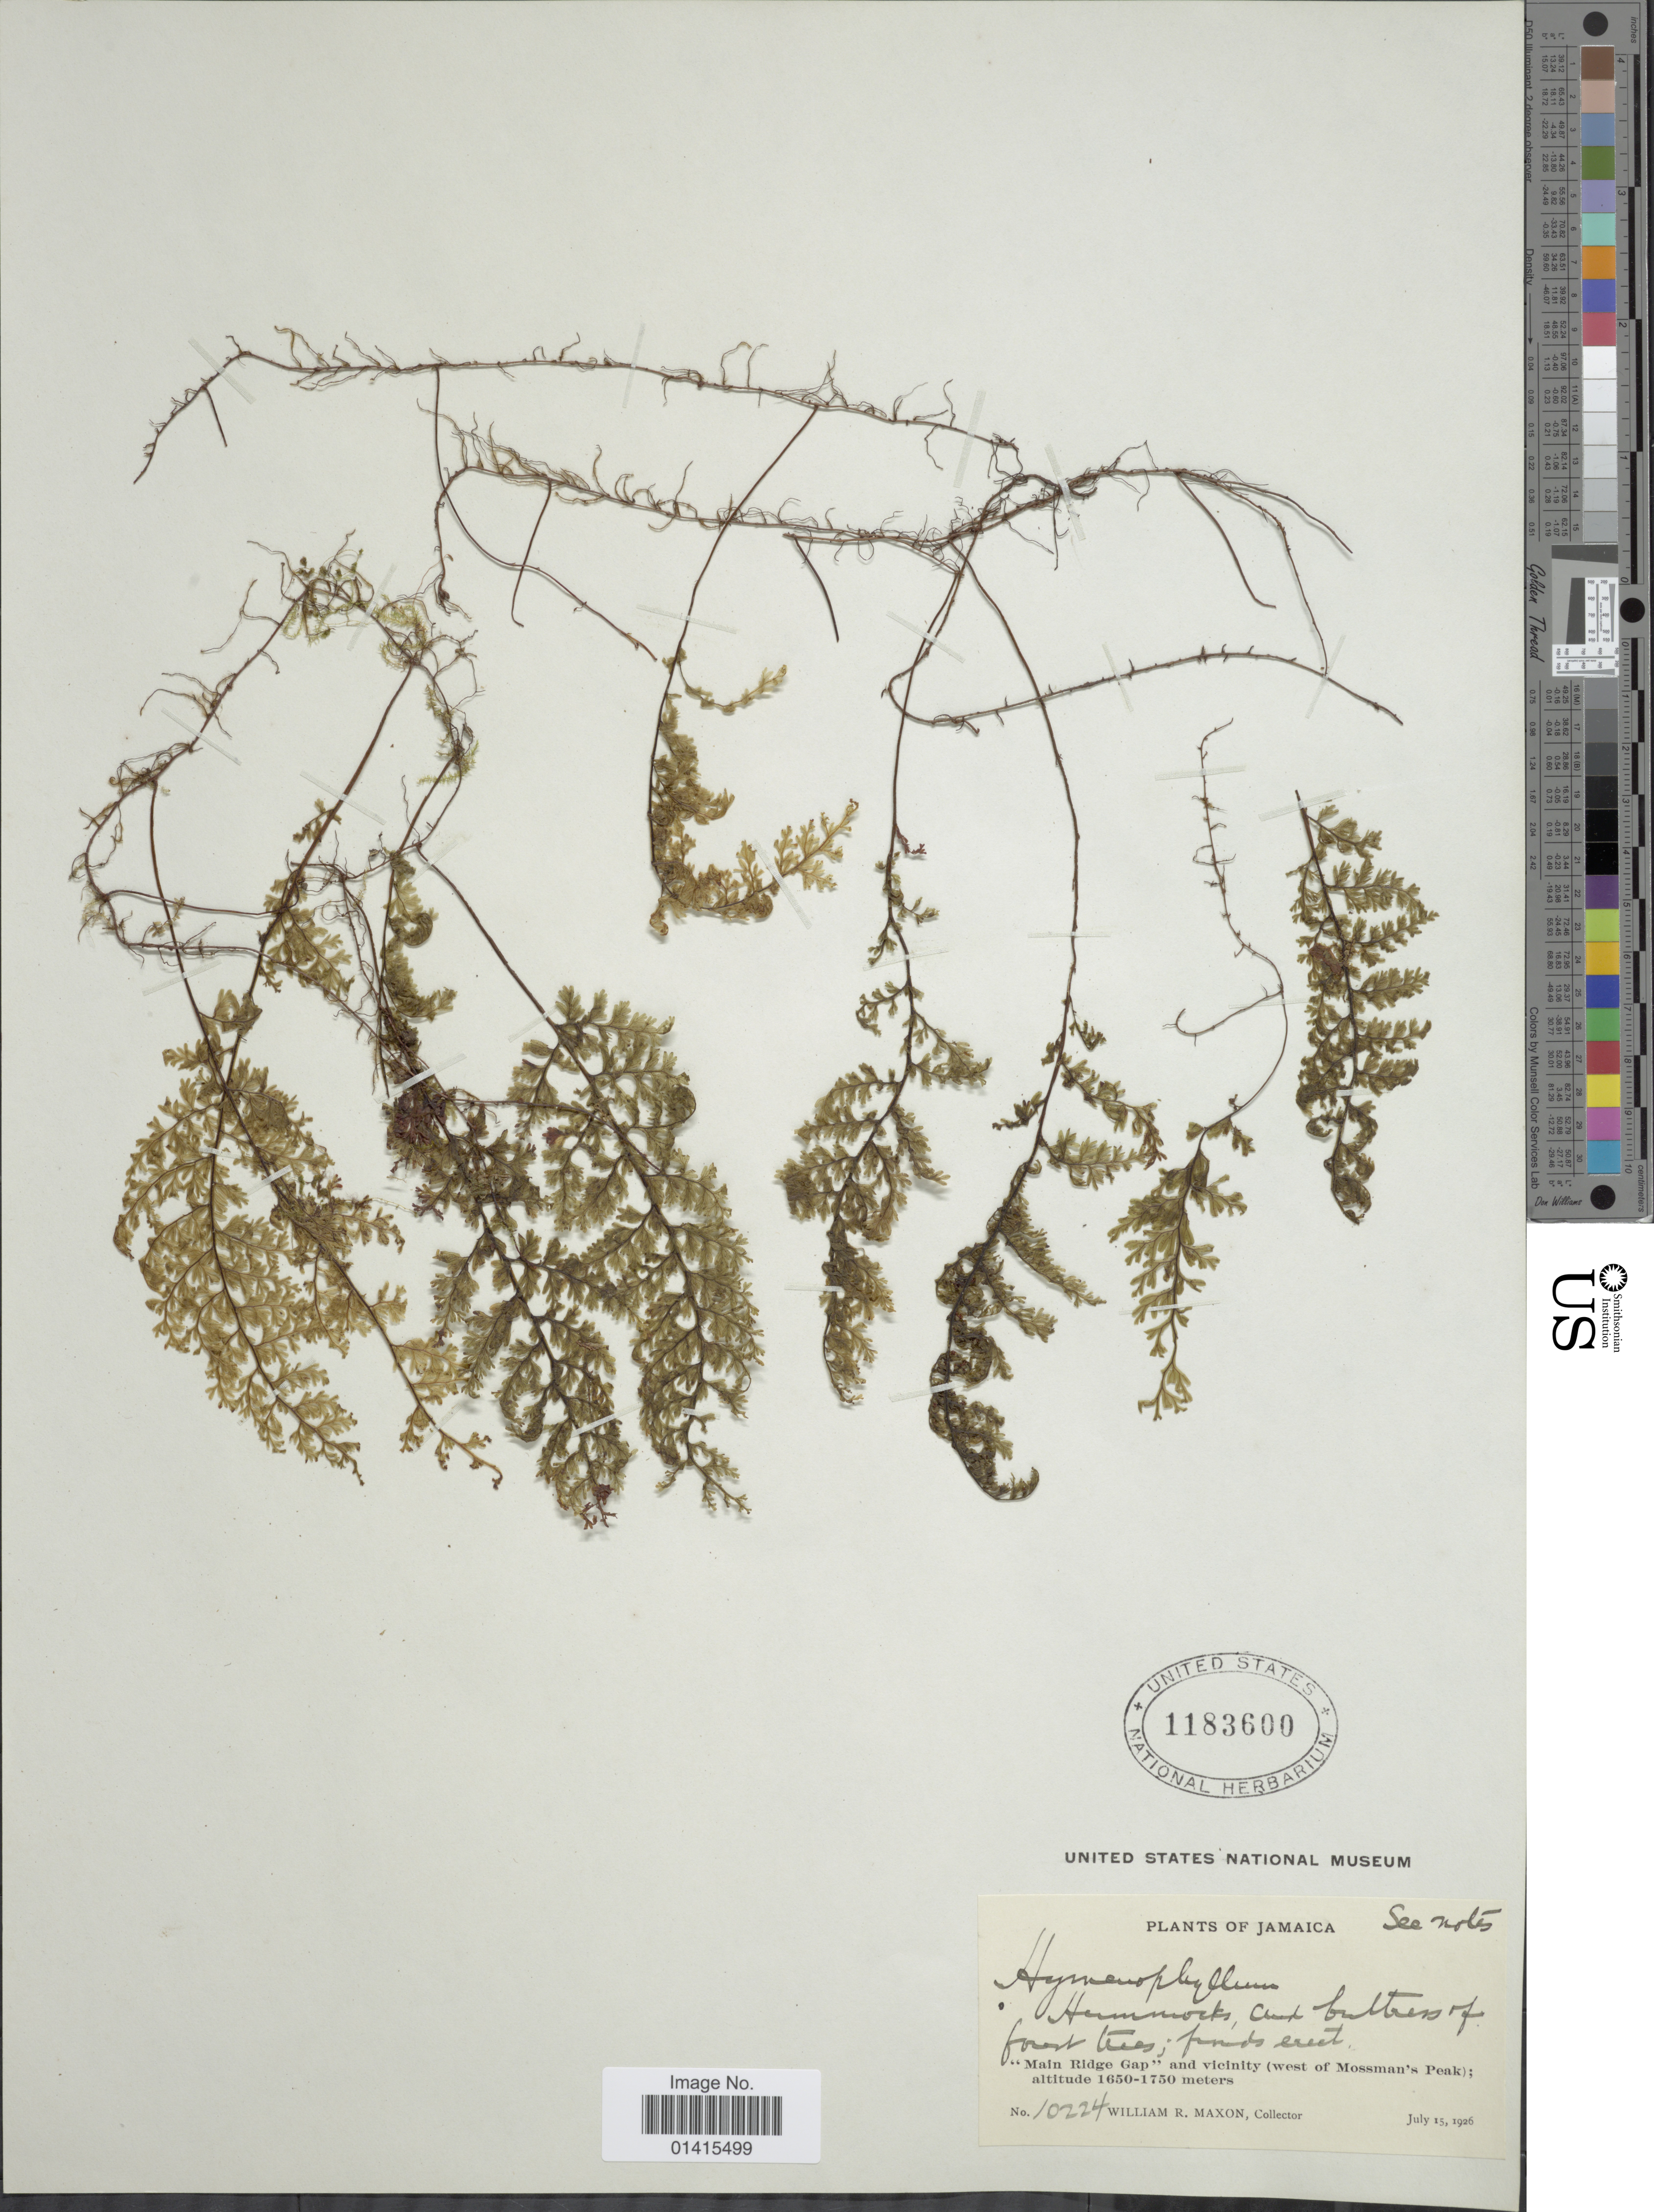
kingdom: Plantae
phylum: Tracheophyta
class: Polypodiopsida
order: Hymenophyllales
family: Hymenophyllaceae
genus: Hymenophyllum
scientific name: Hymenophyllum polyanthos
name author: (Sw.) Sw.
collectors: W. R. Maxon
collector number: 10224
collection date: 1926-07-15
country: Jamaica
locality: Main Ridge Gap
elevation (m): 1650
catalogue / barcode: US 1183600